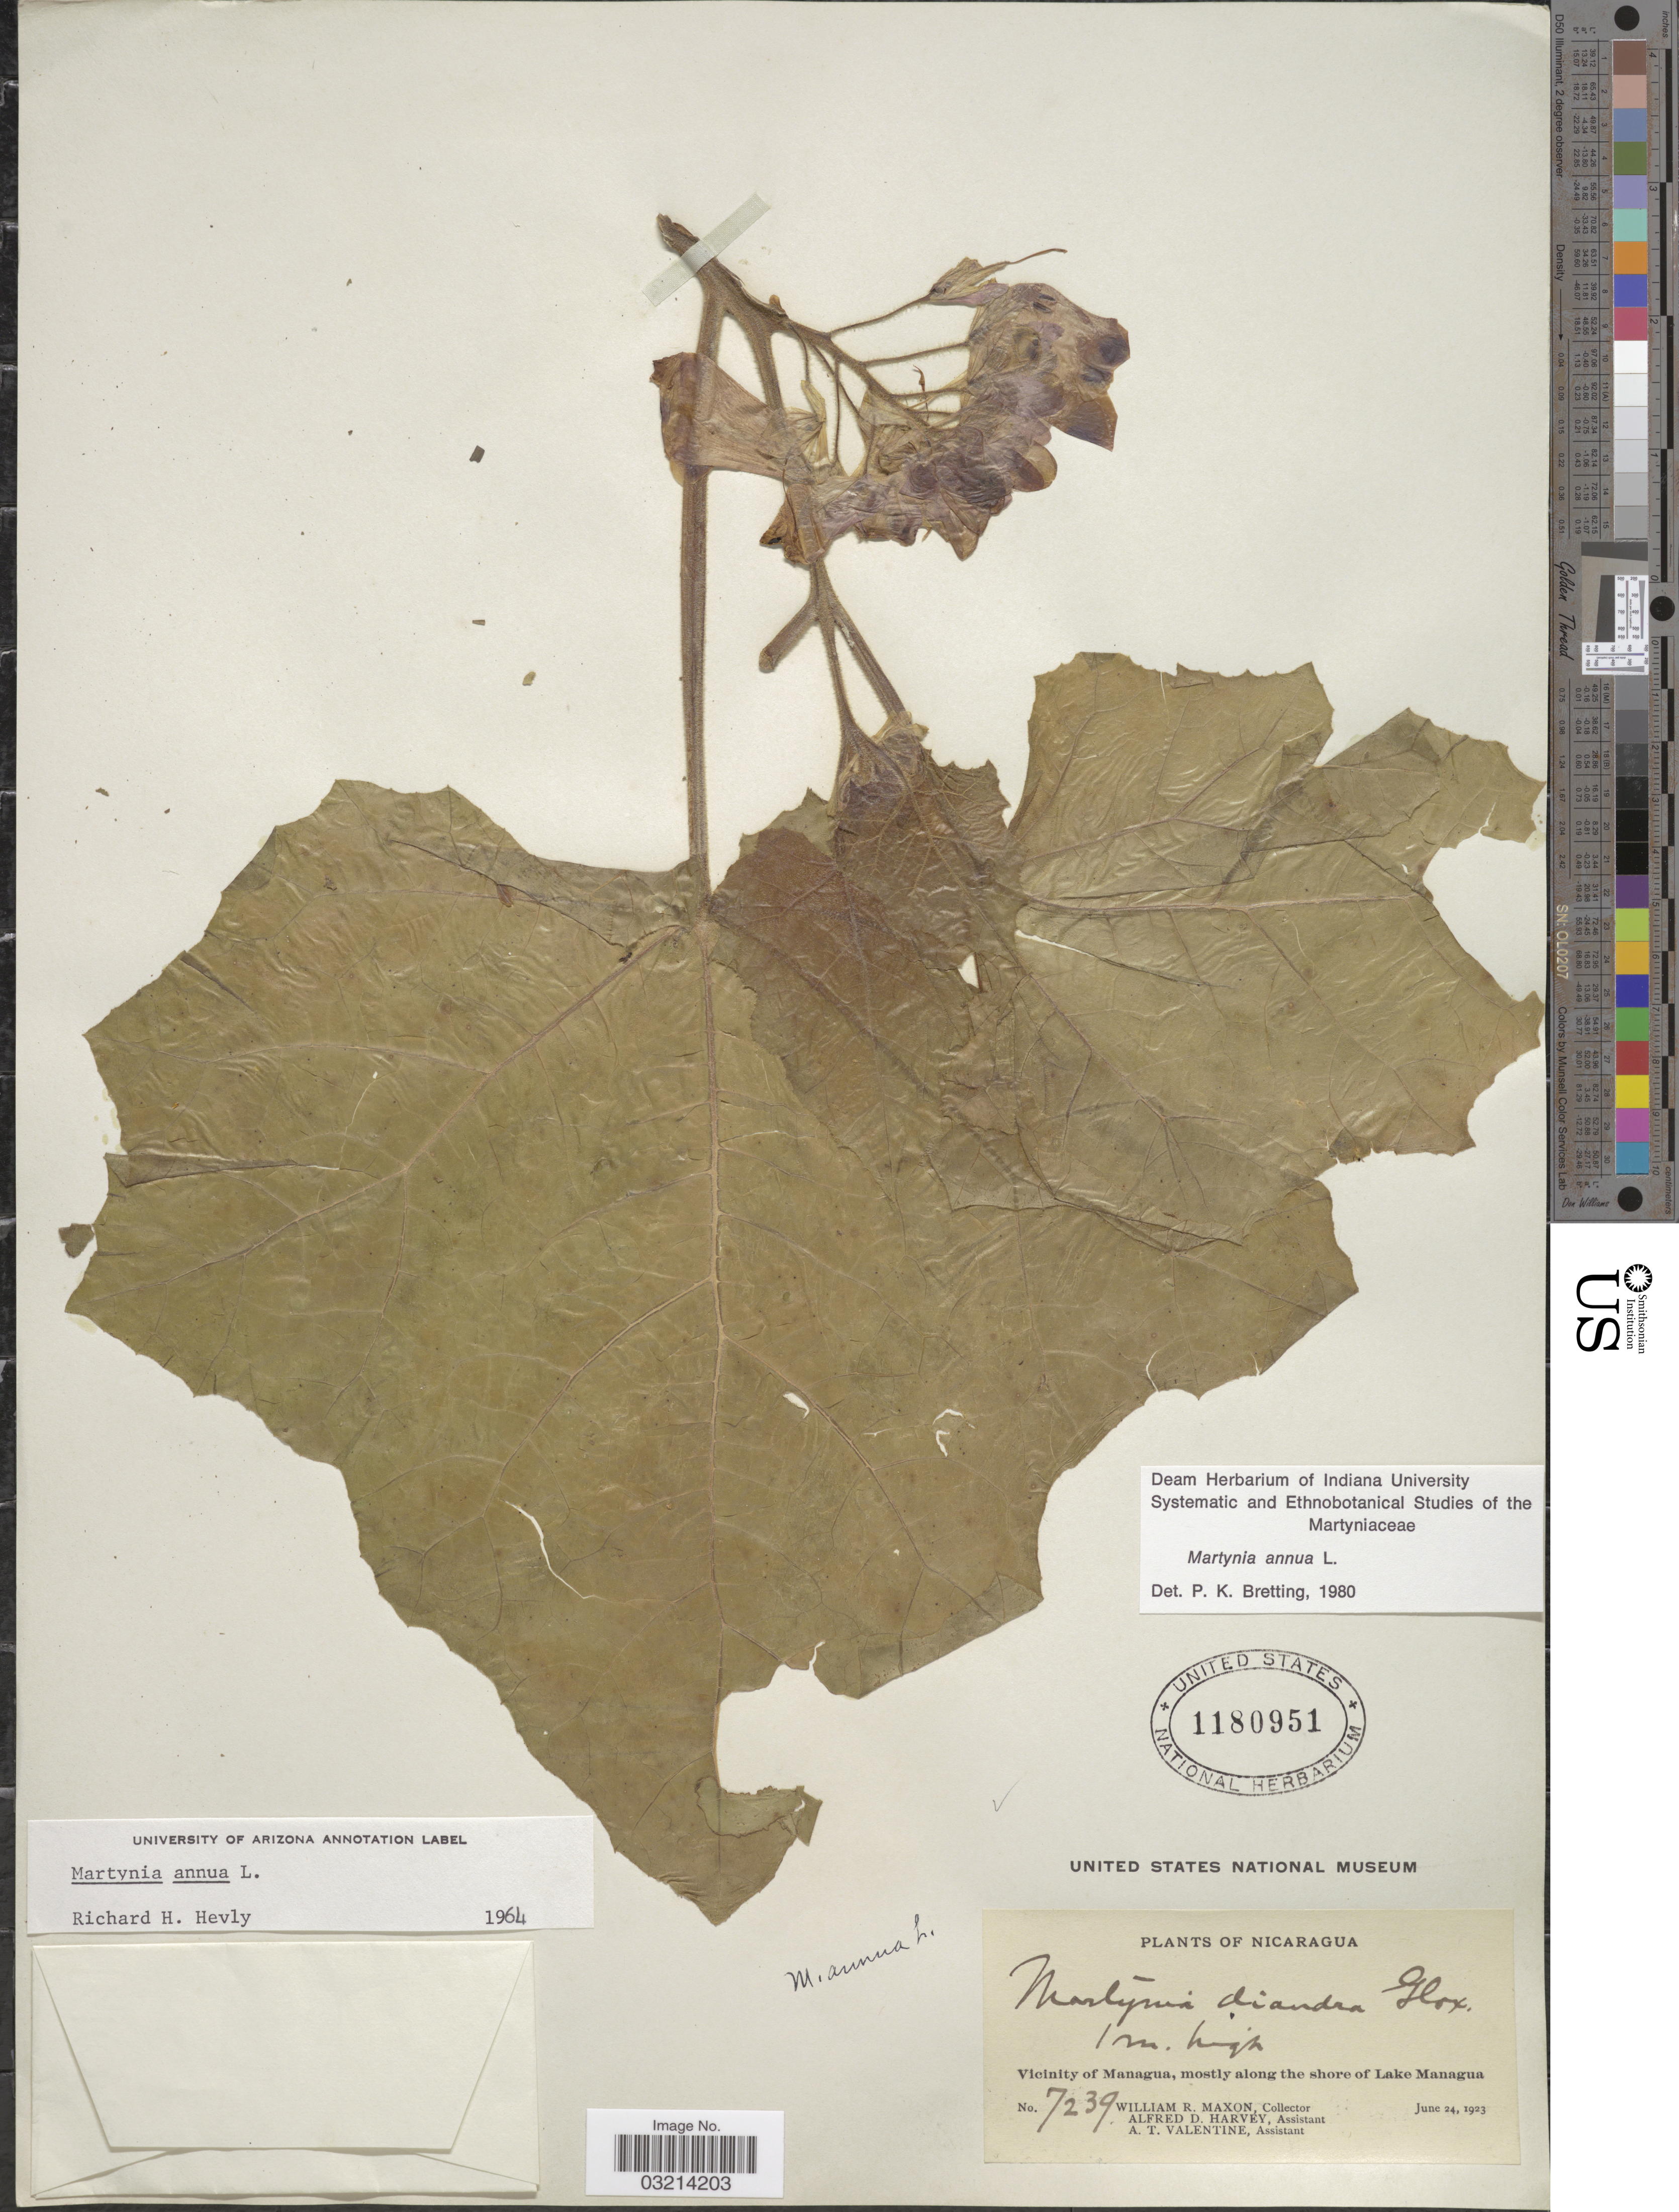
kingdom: Plantae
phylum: Tracheophyta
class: Magnoliopsida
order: Lamiales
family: Martyniaceae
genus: Martynia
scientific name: Martynia annua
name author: L.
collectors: W. R. Maxon, A. D. Harvey & A. Valentine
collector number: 7239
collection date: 1923-06-24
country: Nicaragua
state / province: Managua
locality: Vicinity of Managua, mostly along the shore of Lake Managua.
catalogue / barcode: US 1180951